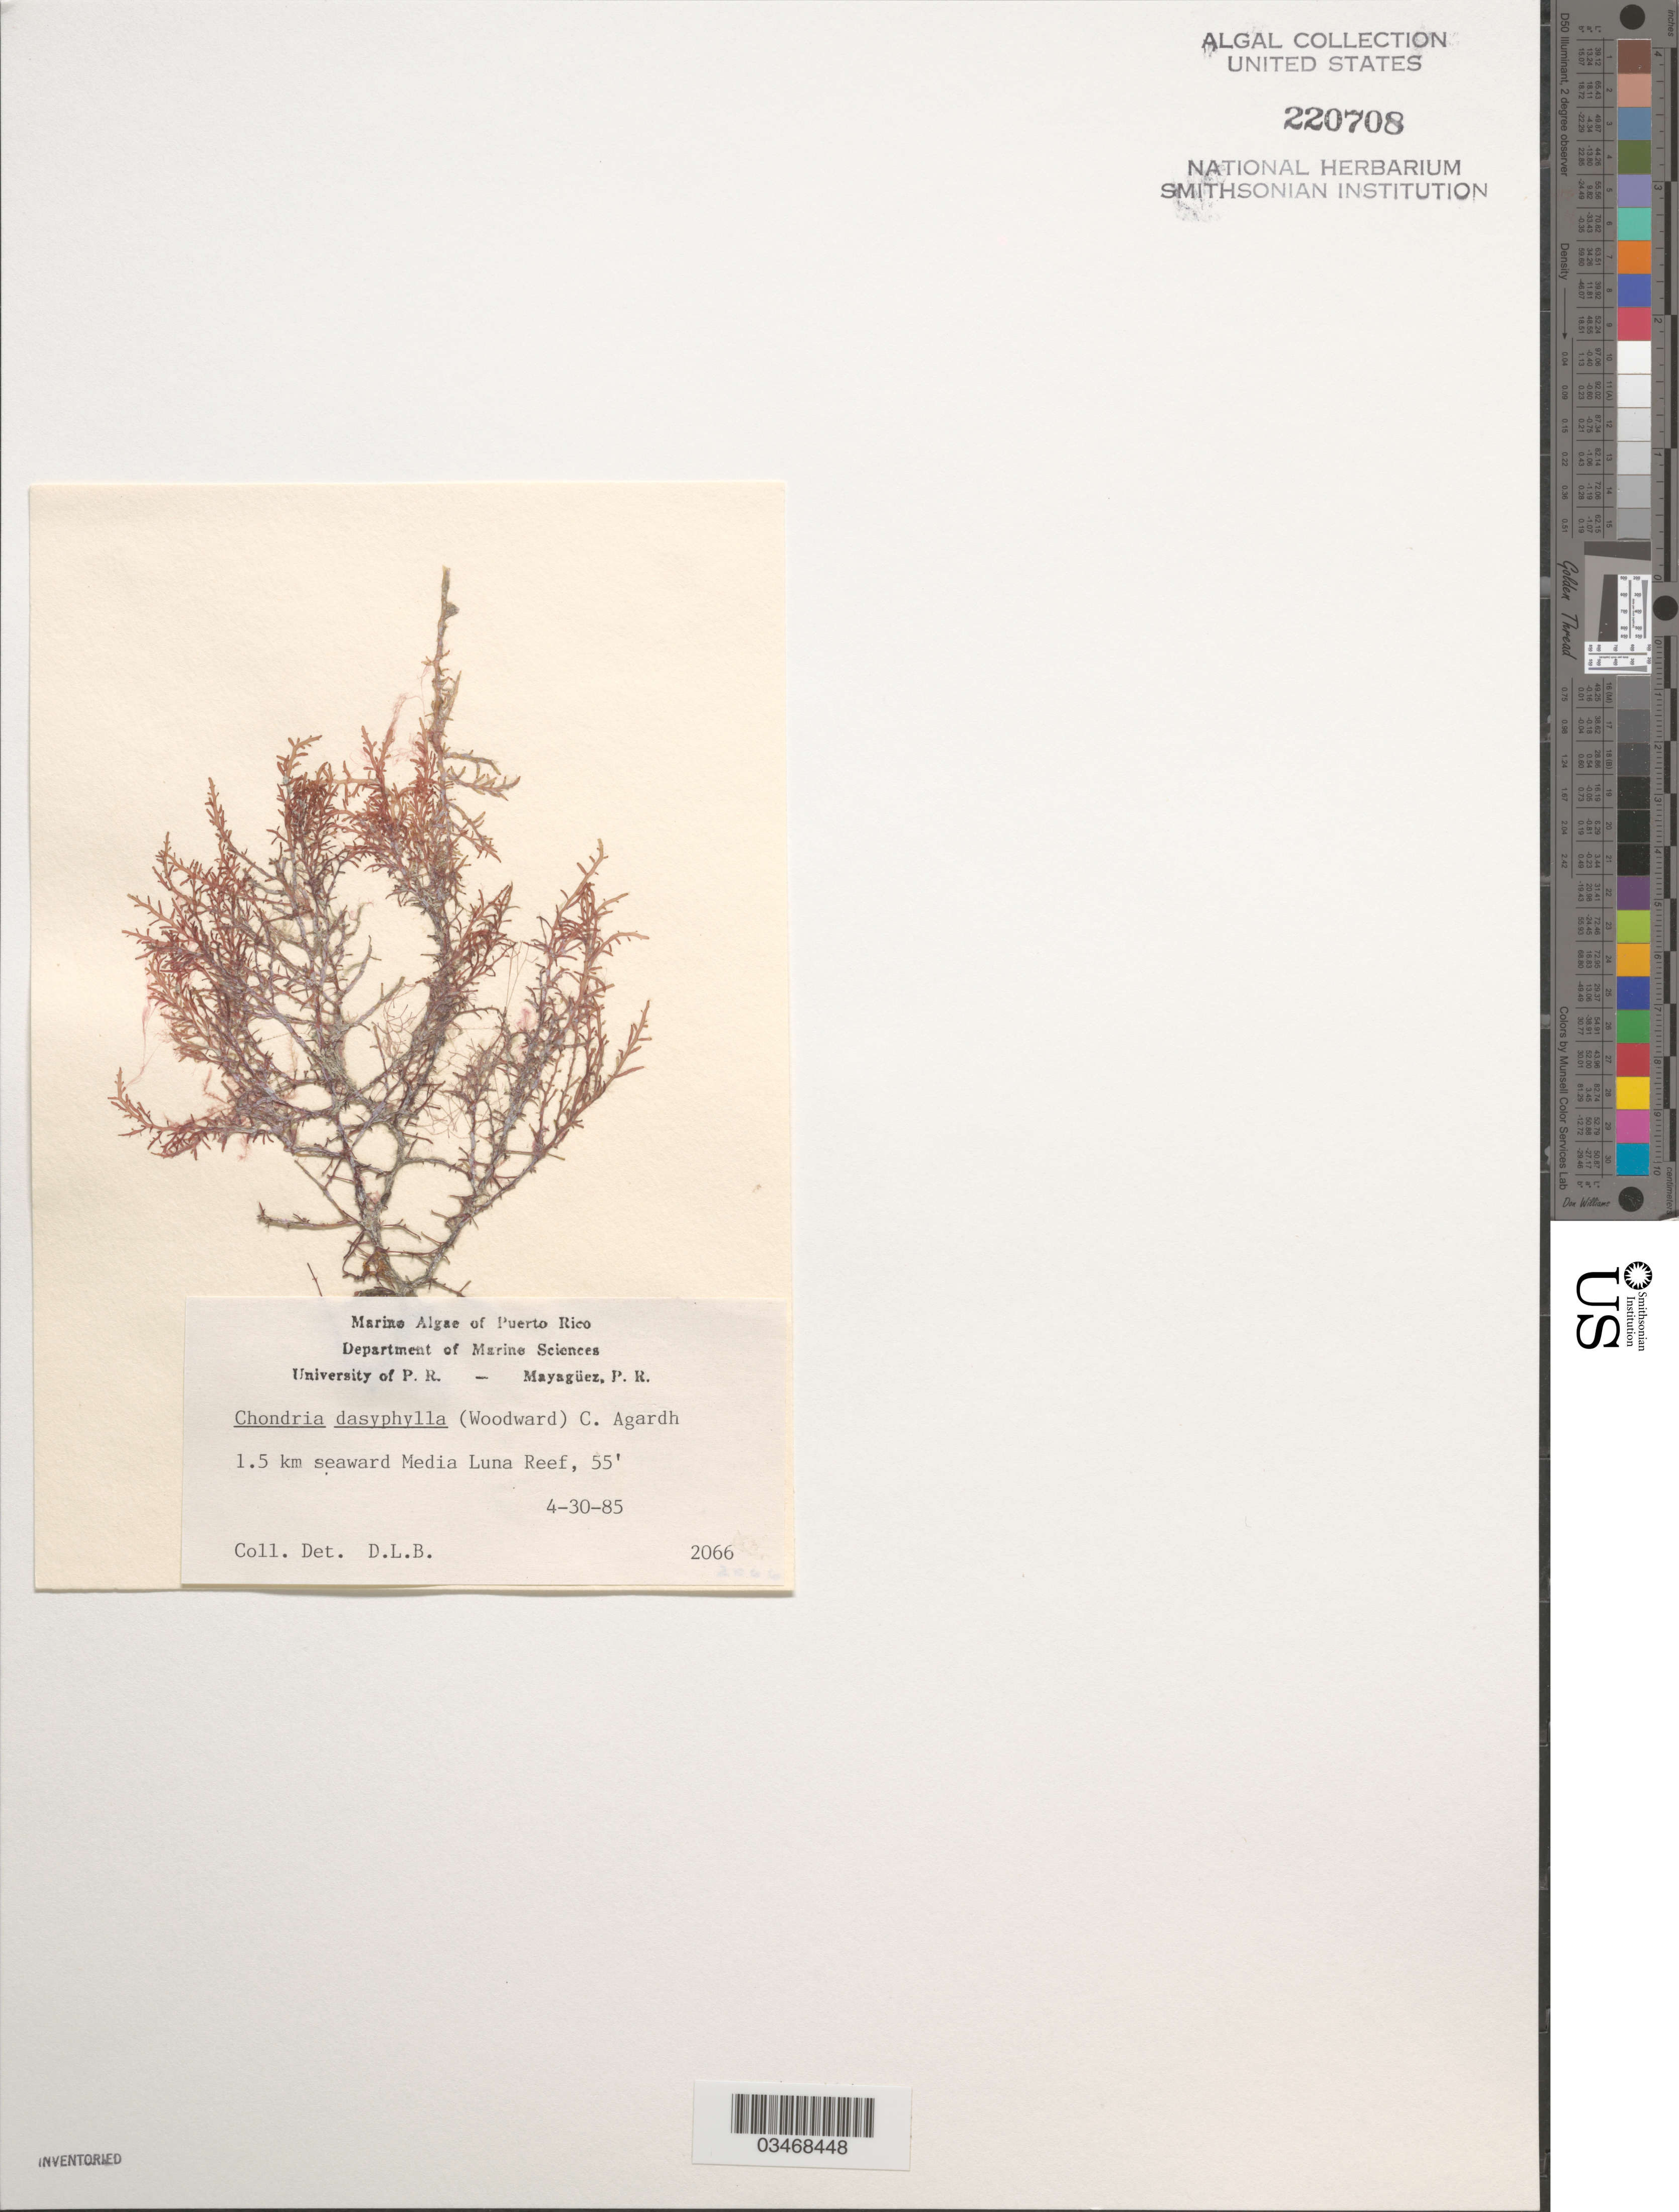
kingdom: Plantae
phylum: Rhodophyta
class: Florideophyceae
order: Ceramiales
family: Rhodomelaceae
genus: Chondria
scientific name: Chondria dasyphylla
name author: (Woodw.) C. Agardh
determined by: Ballantine, D. L.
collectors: D.L. Ballantine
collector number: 2066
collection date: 1985-04-30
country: Puerto Rico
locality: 1.5 km seaward Media Luna Reef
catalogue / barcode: US 220708